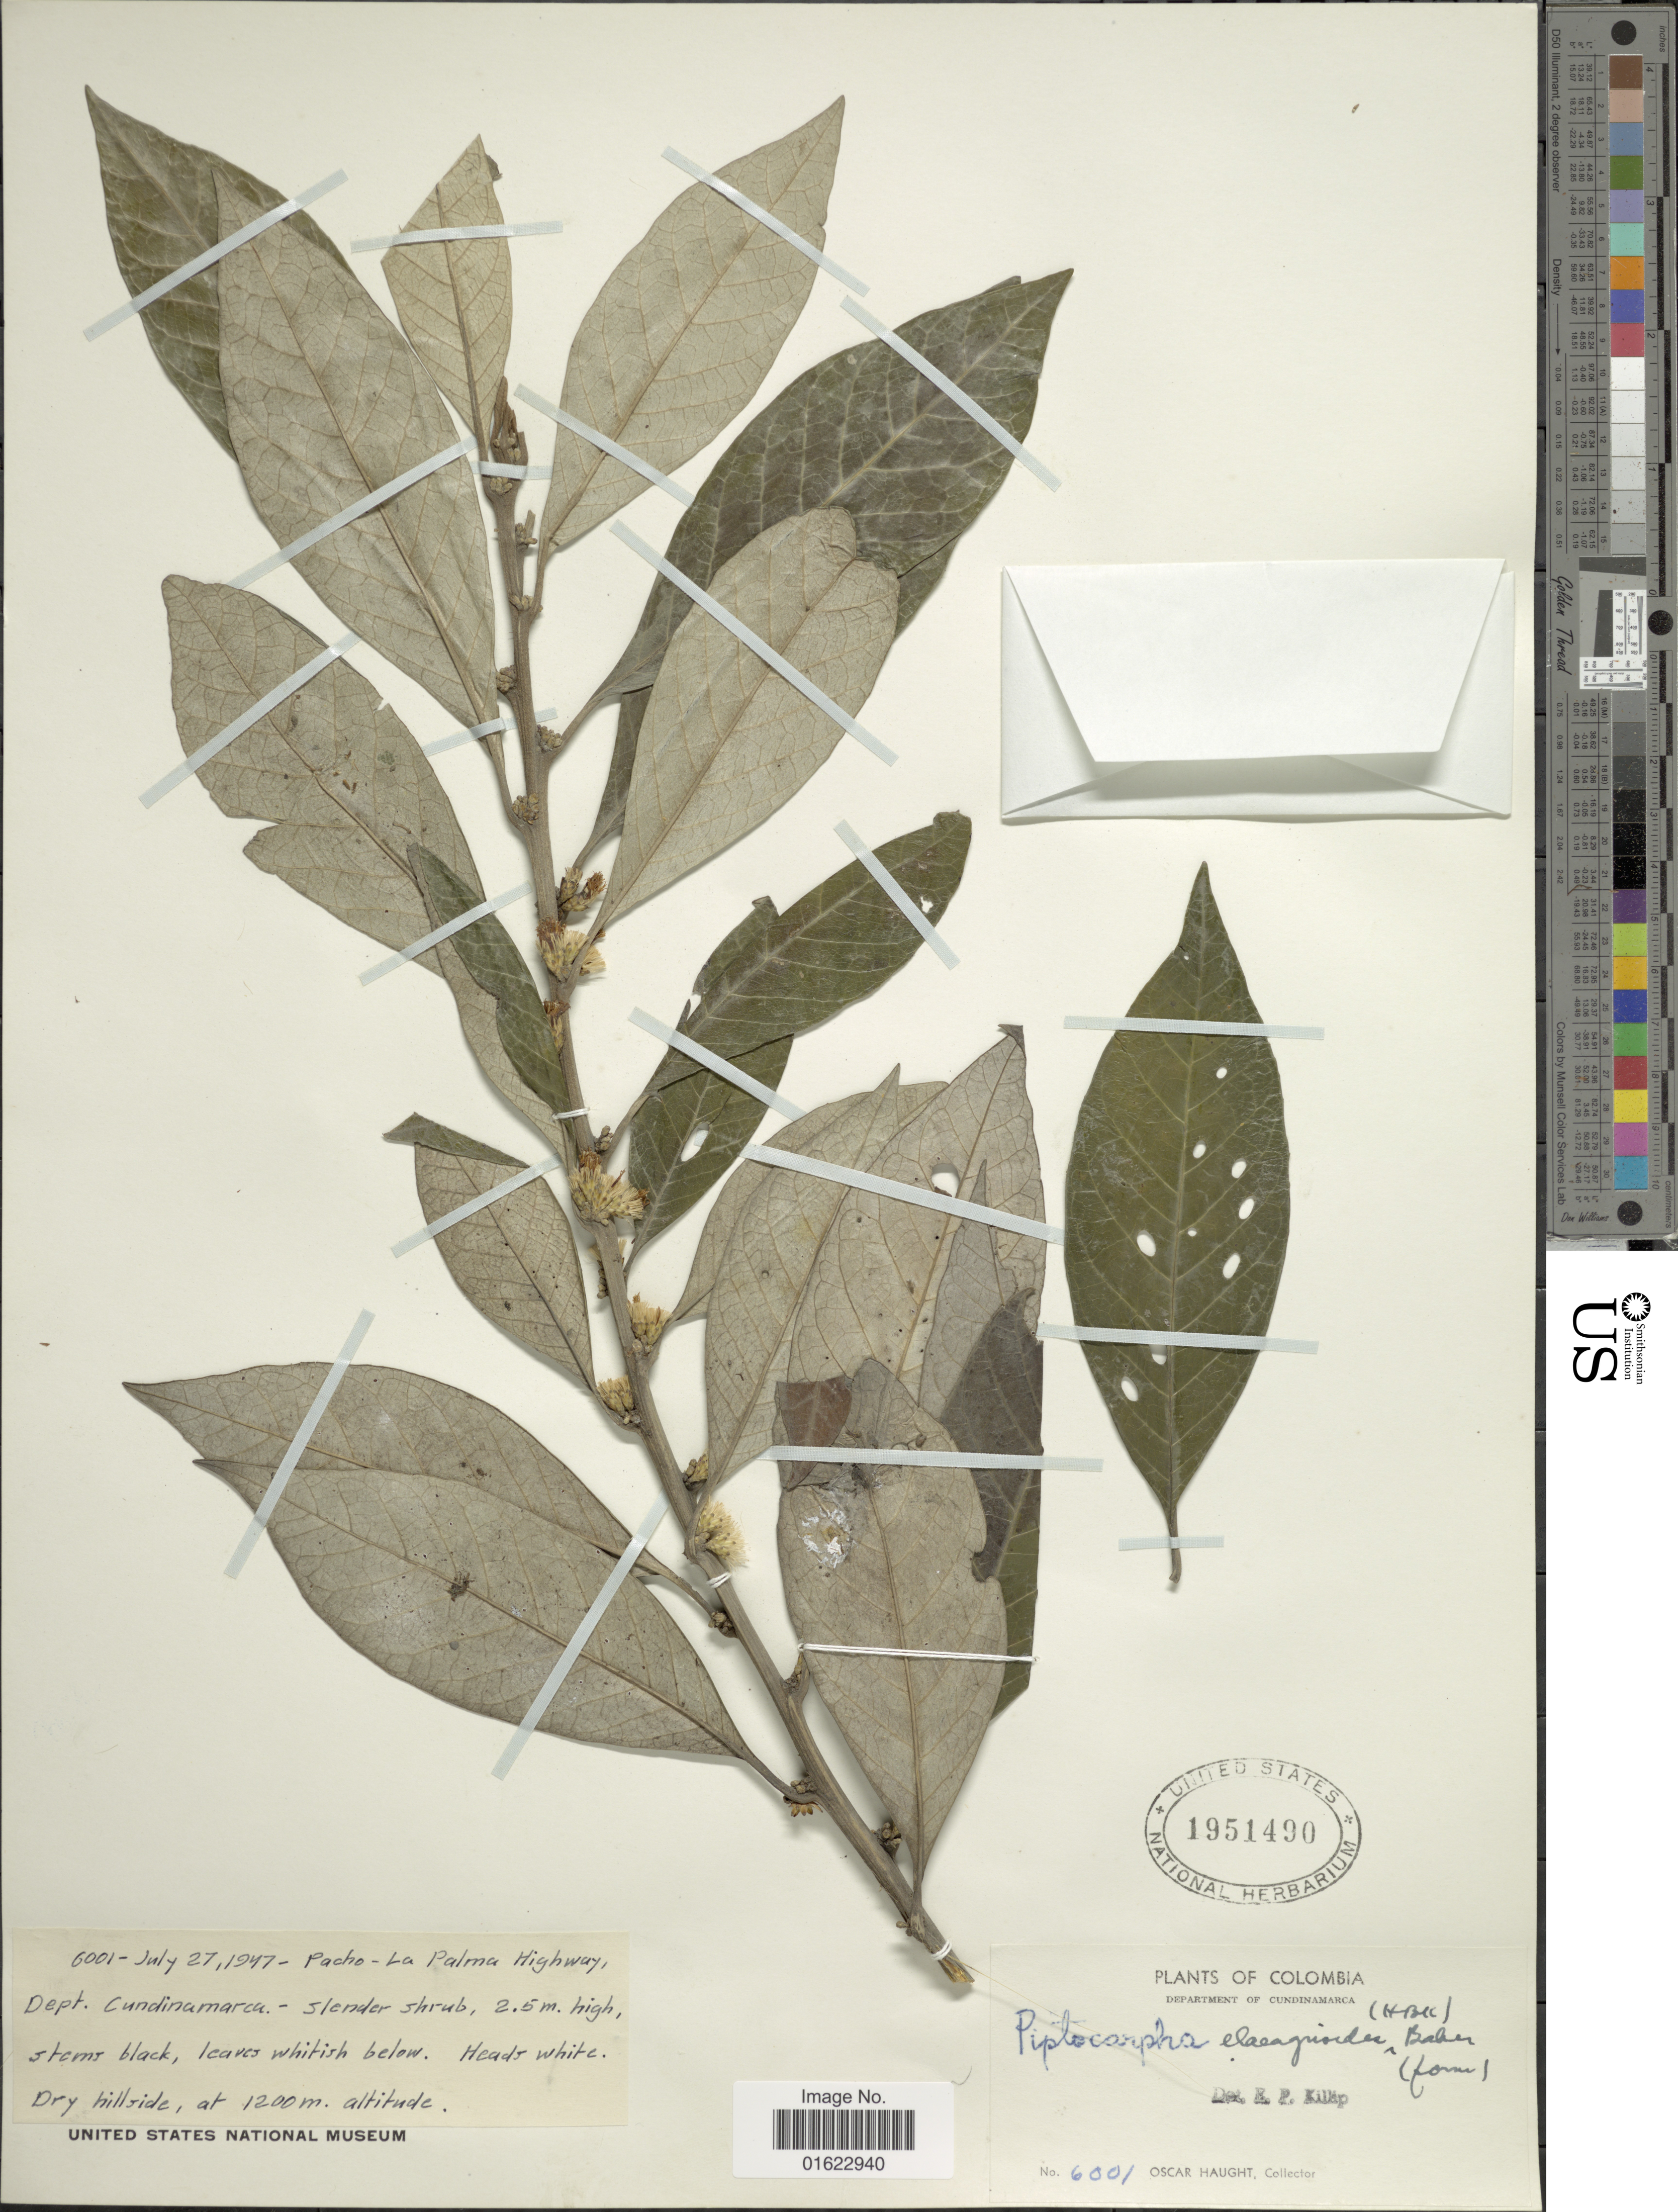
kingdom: Plantae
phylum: Tracheophyta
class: Magnoliopsida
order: Asterales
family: Asteraceae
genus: Pseudopiptocarpha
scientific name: Pseudopiptocarpha schultzii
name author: (H. Karst. ex Sch. Bip.) H. Rob.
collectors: O. Haught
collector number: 6001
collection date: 1947-07-27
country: Colombia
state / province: Cundinamarca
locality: Pacho - La Palma Highway. Dept. Cundinamarca.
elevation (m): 1200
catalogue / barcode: US 1951490